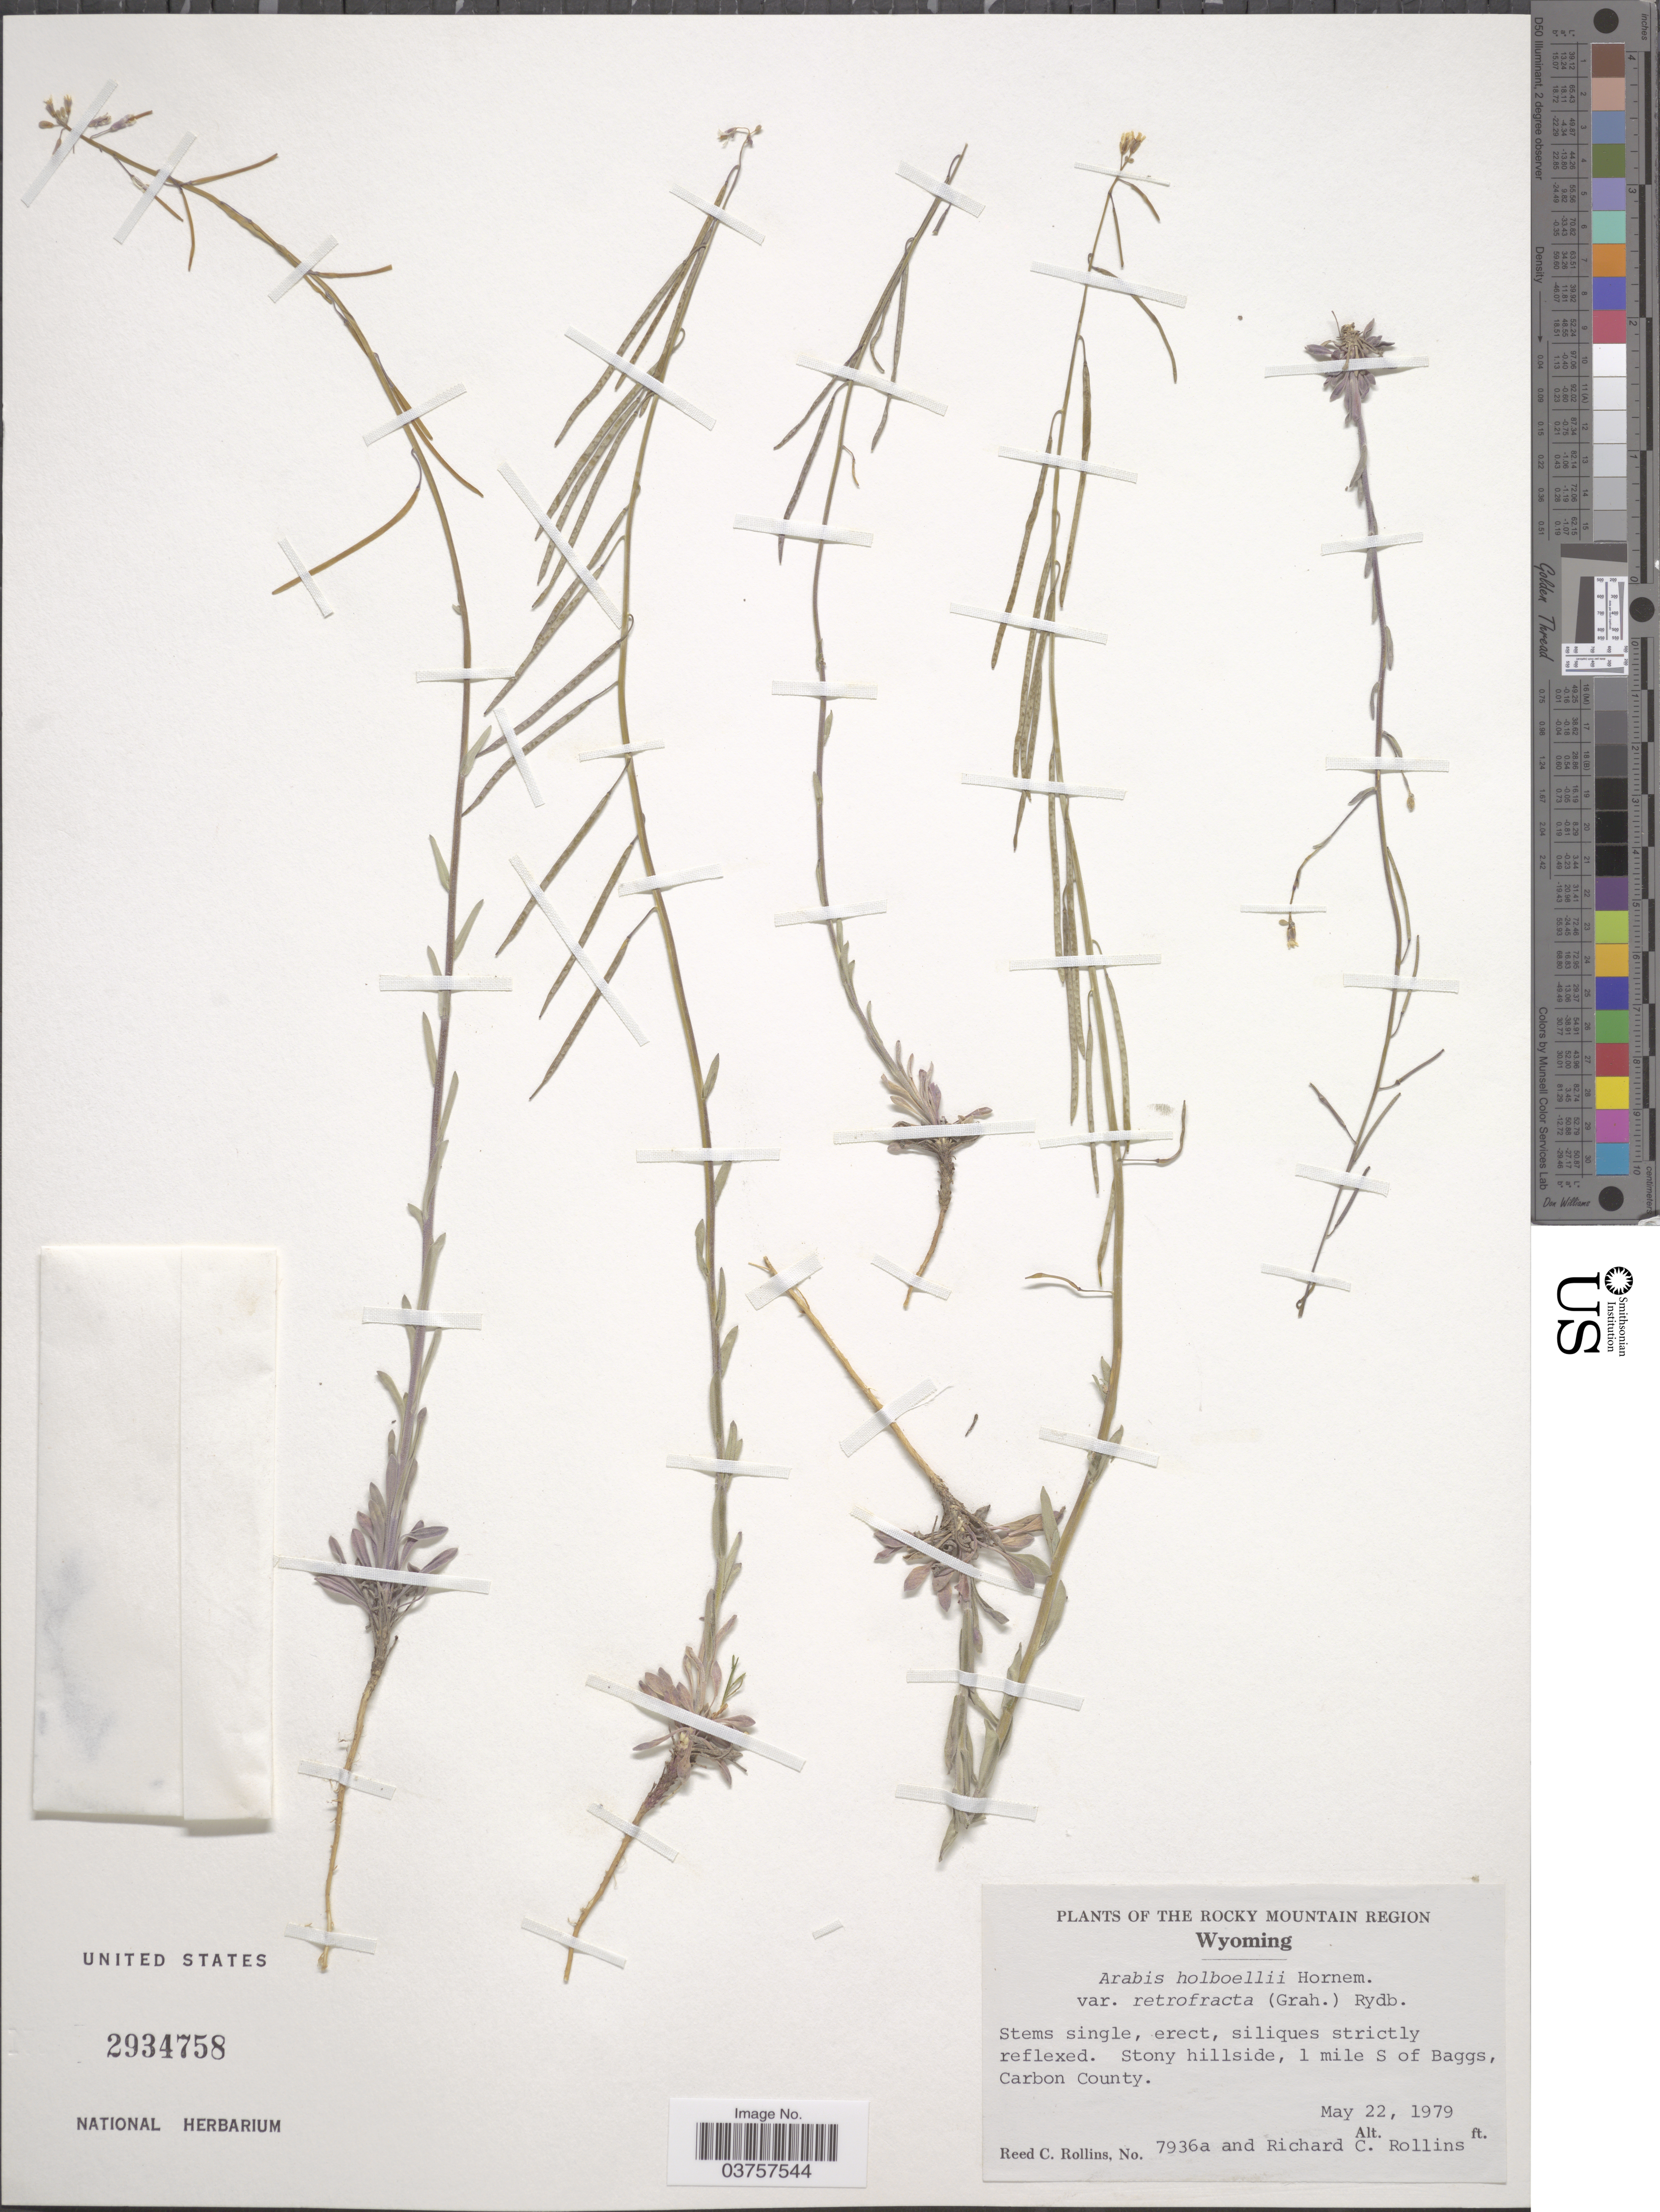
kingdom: Plantae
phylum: Tracheophyta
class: Magnoliopsida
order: Brassicales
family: Brassicaceae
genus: Arabis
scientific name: Arabis holboellii var. retrofracta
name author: Rydb.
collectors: R. C. Rollins & R. C. Rollins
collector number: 7936a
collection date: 1979-05-22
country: United States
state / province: Wyoming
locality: The Rocky Mountain Region. 1 mile S of Baggs, Carbon County.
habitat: stony hillside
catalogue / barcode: US 2934758